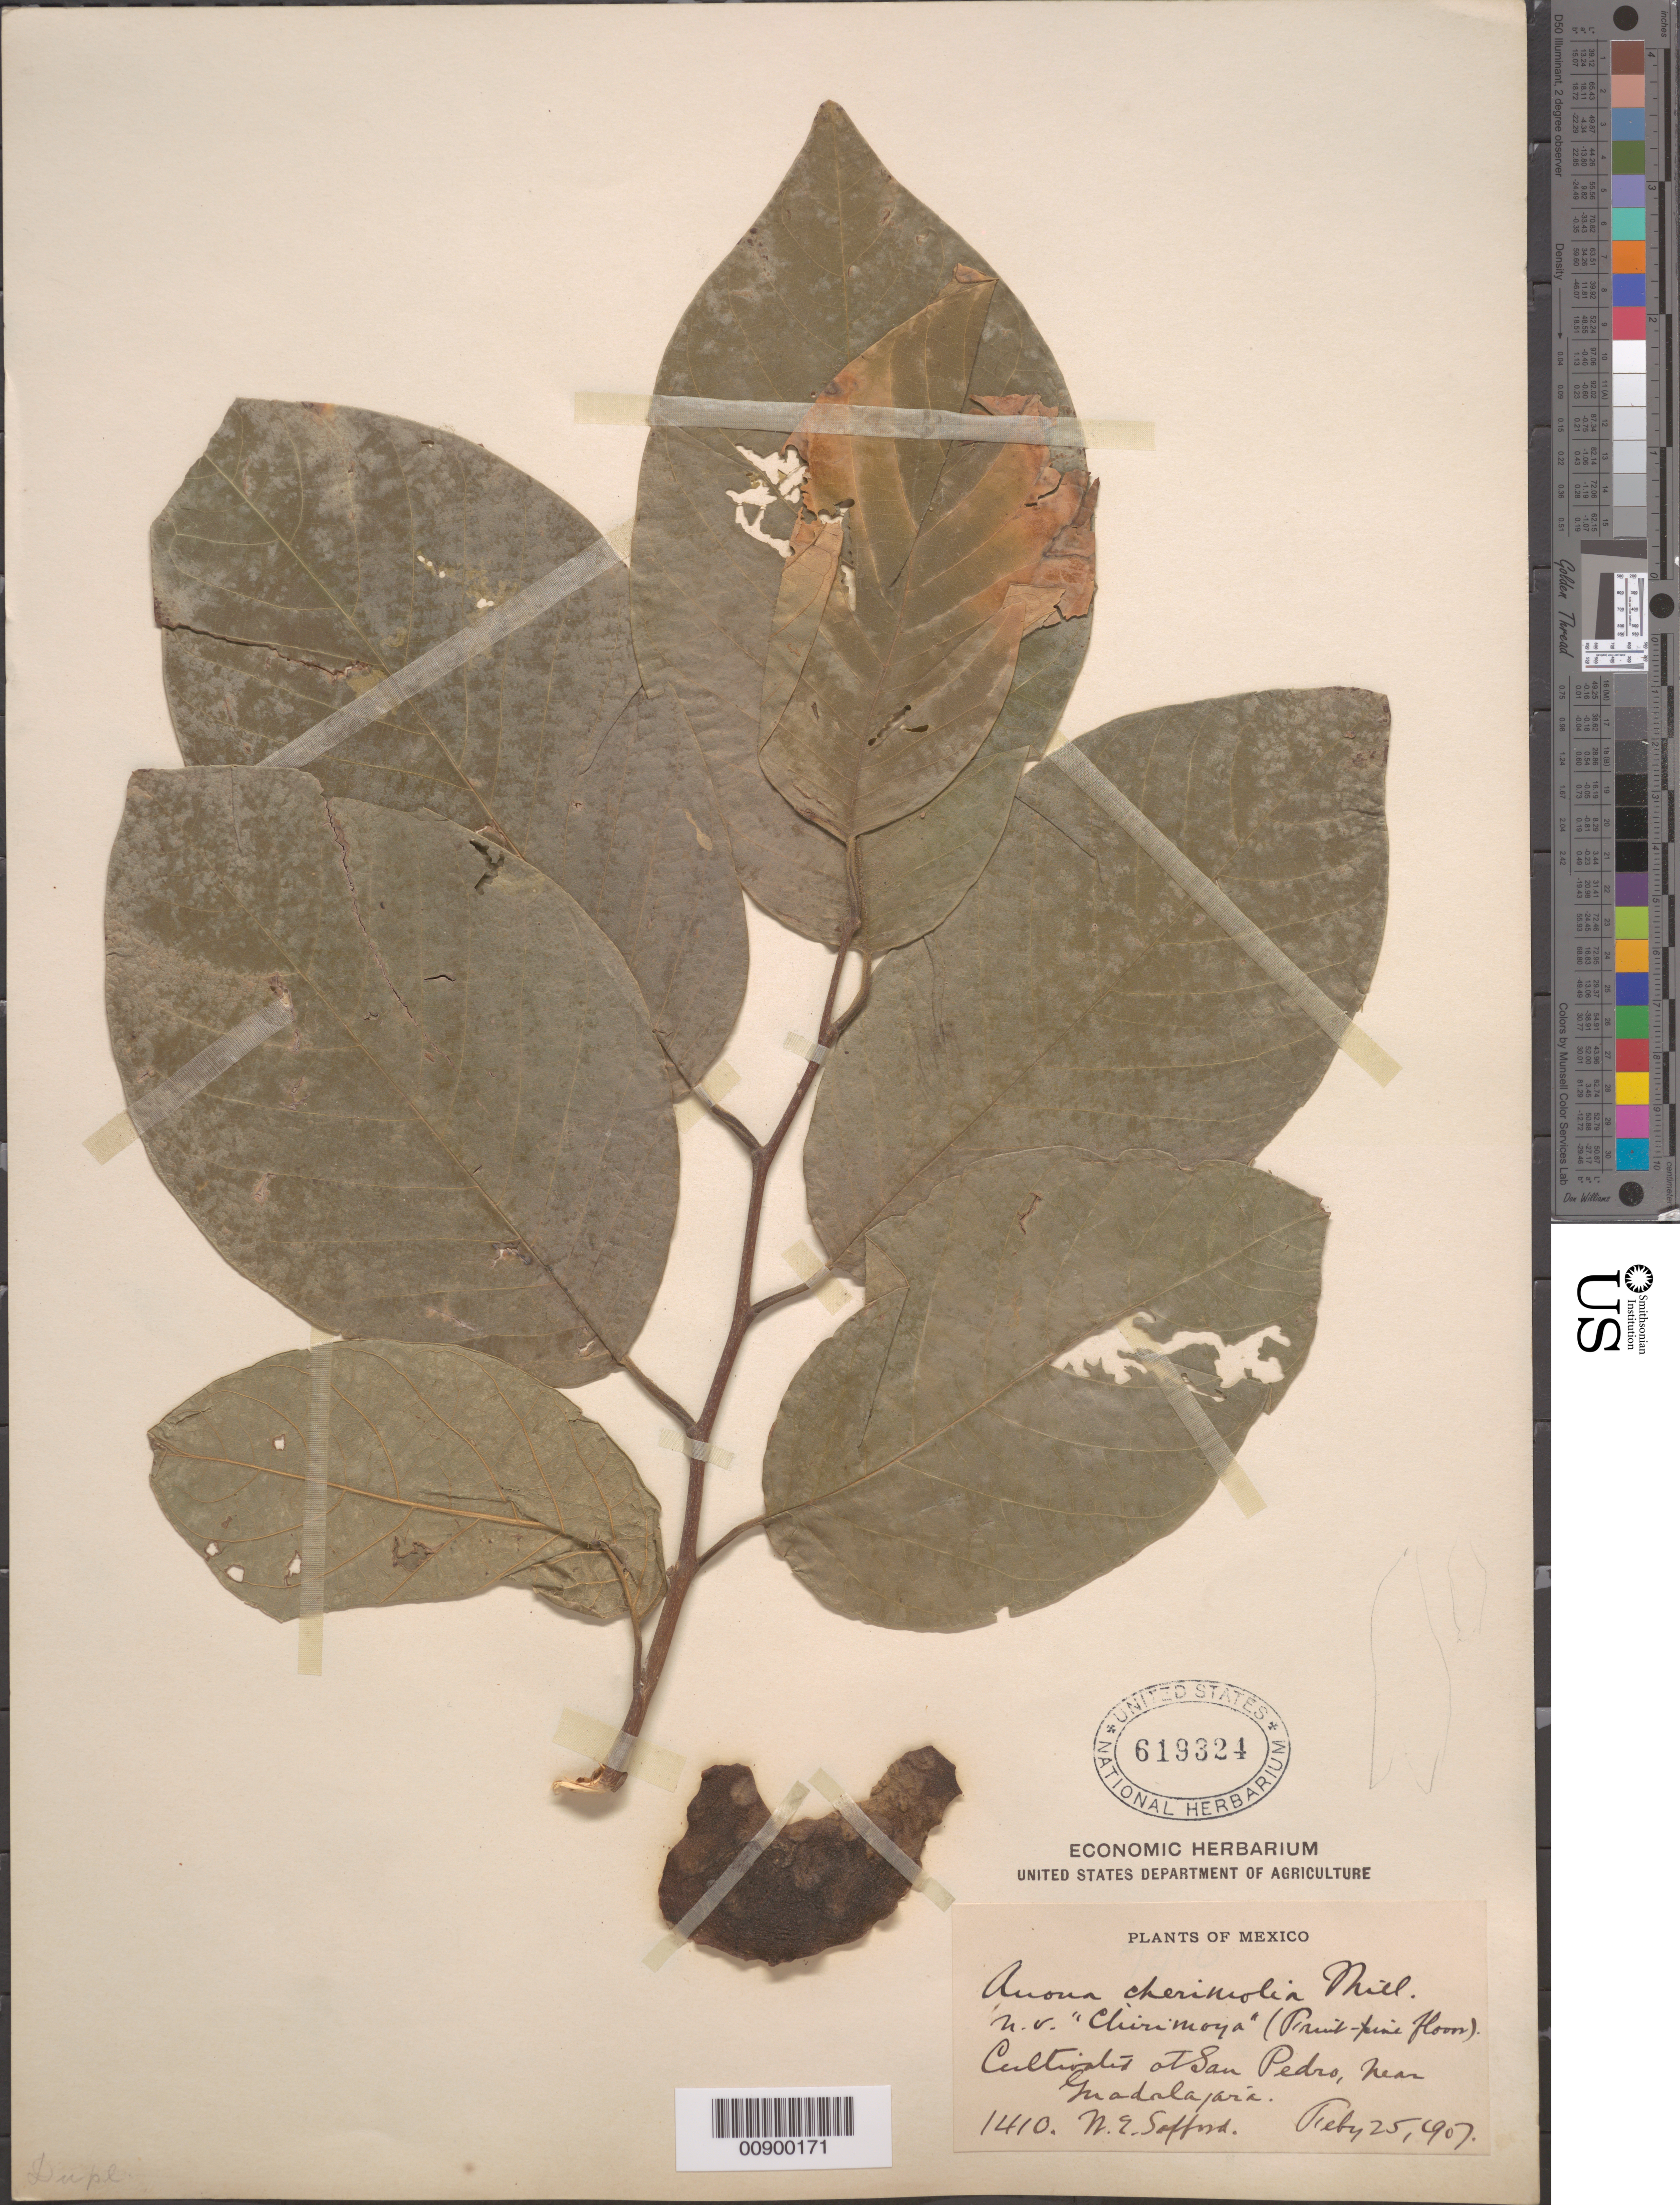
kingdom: Plantae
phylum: Tracheophyta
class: Magnoliopsida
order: Magnoliales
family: Annonaceae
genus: Annona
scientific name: Annona cherimola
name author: Mill.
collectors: W. E. Safford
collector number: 1410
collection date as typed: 25 Feb 1907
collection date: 1907-02-25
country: Mexico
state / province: Jalisco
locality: San Pedro, near Guadalajara, Jalisco.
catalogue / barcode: US 619324